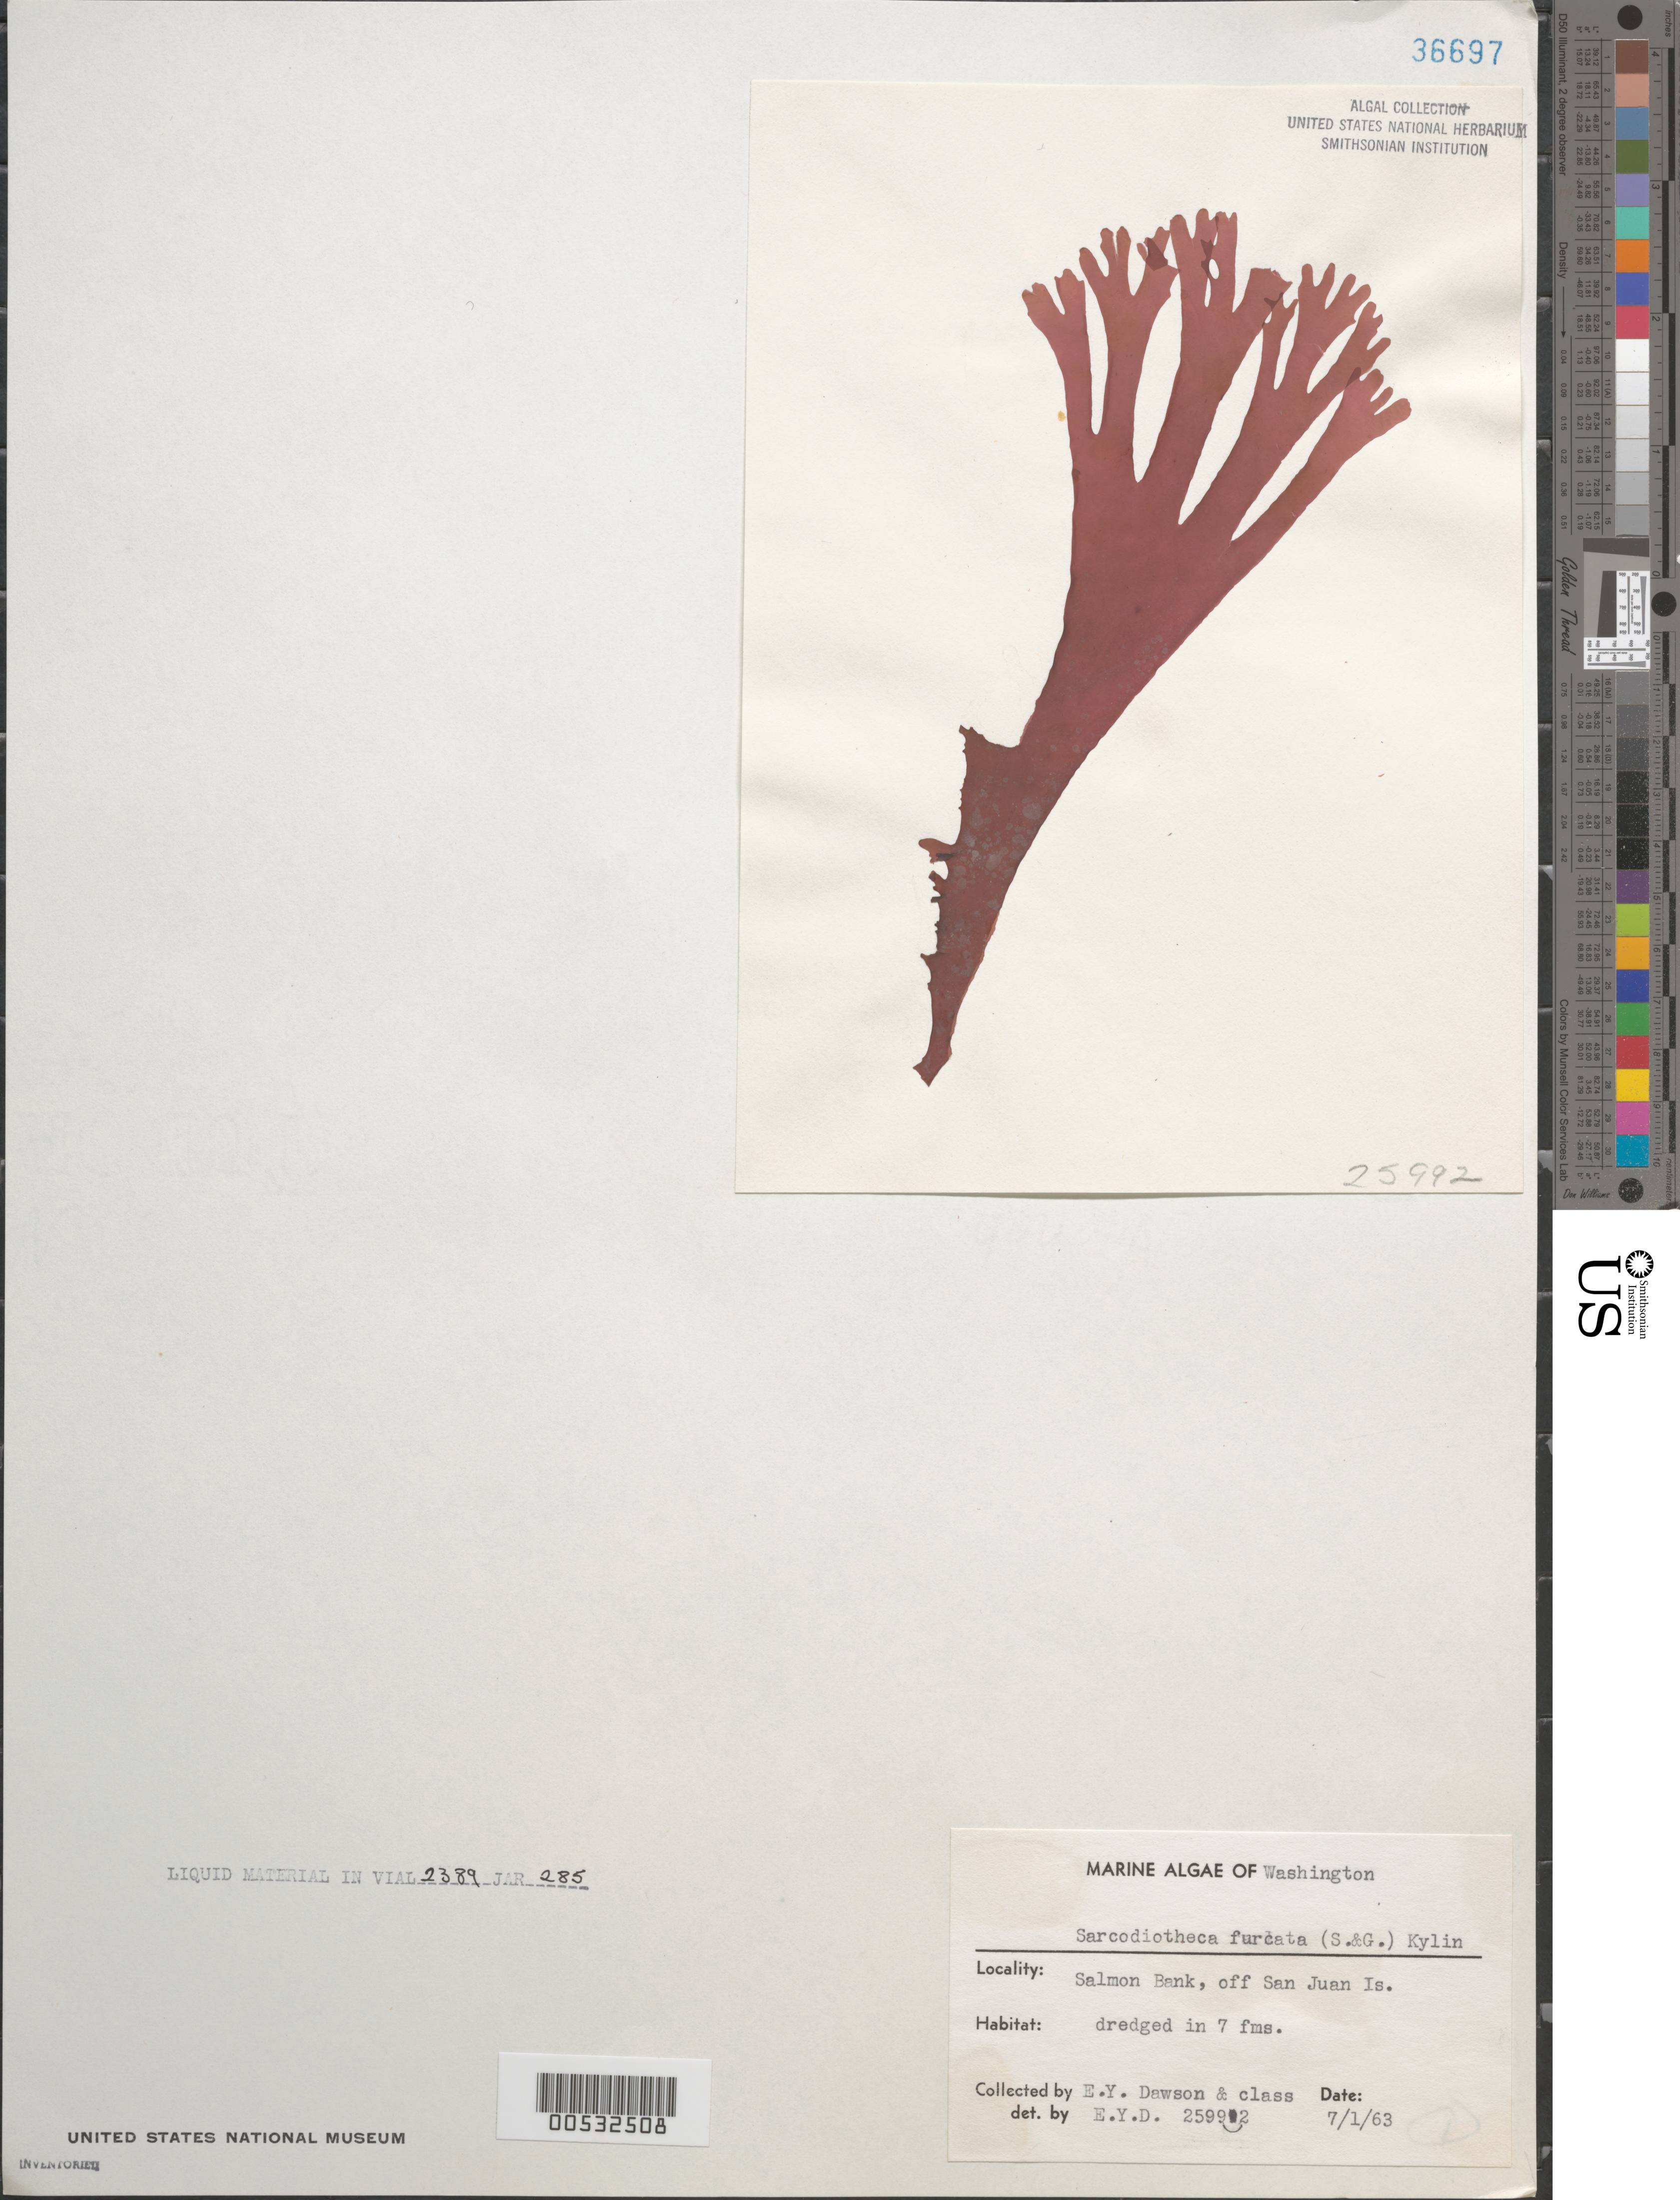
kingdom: Plantae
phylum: Rhodophyta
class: Florideophyceae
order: Gigartinales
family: Solieriaceae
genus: Sarcodiotheca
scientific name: Sarcodiotheca furcata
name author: (Setch. & N.L. Gardner) Kylin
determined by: Dawson, E. Y.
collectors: E. Y. Dawson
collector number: EYD 25992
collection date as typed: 01 Jul 1963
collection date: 1963-07-01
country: United States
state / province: Washington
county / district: San Juan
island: San Juan Island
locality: Salmon Bank, off San Juan Island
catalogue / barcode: US 36697